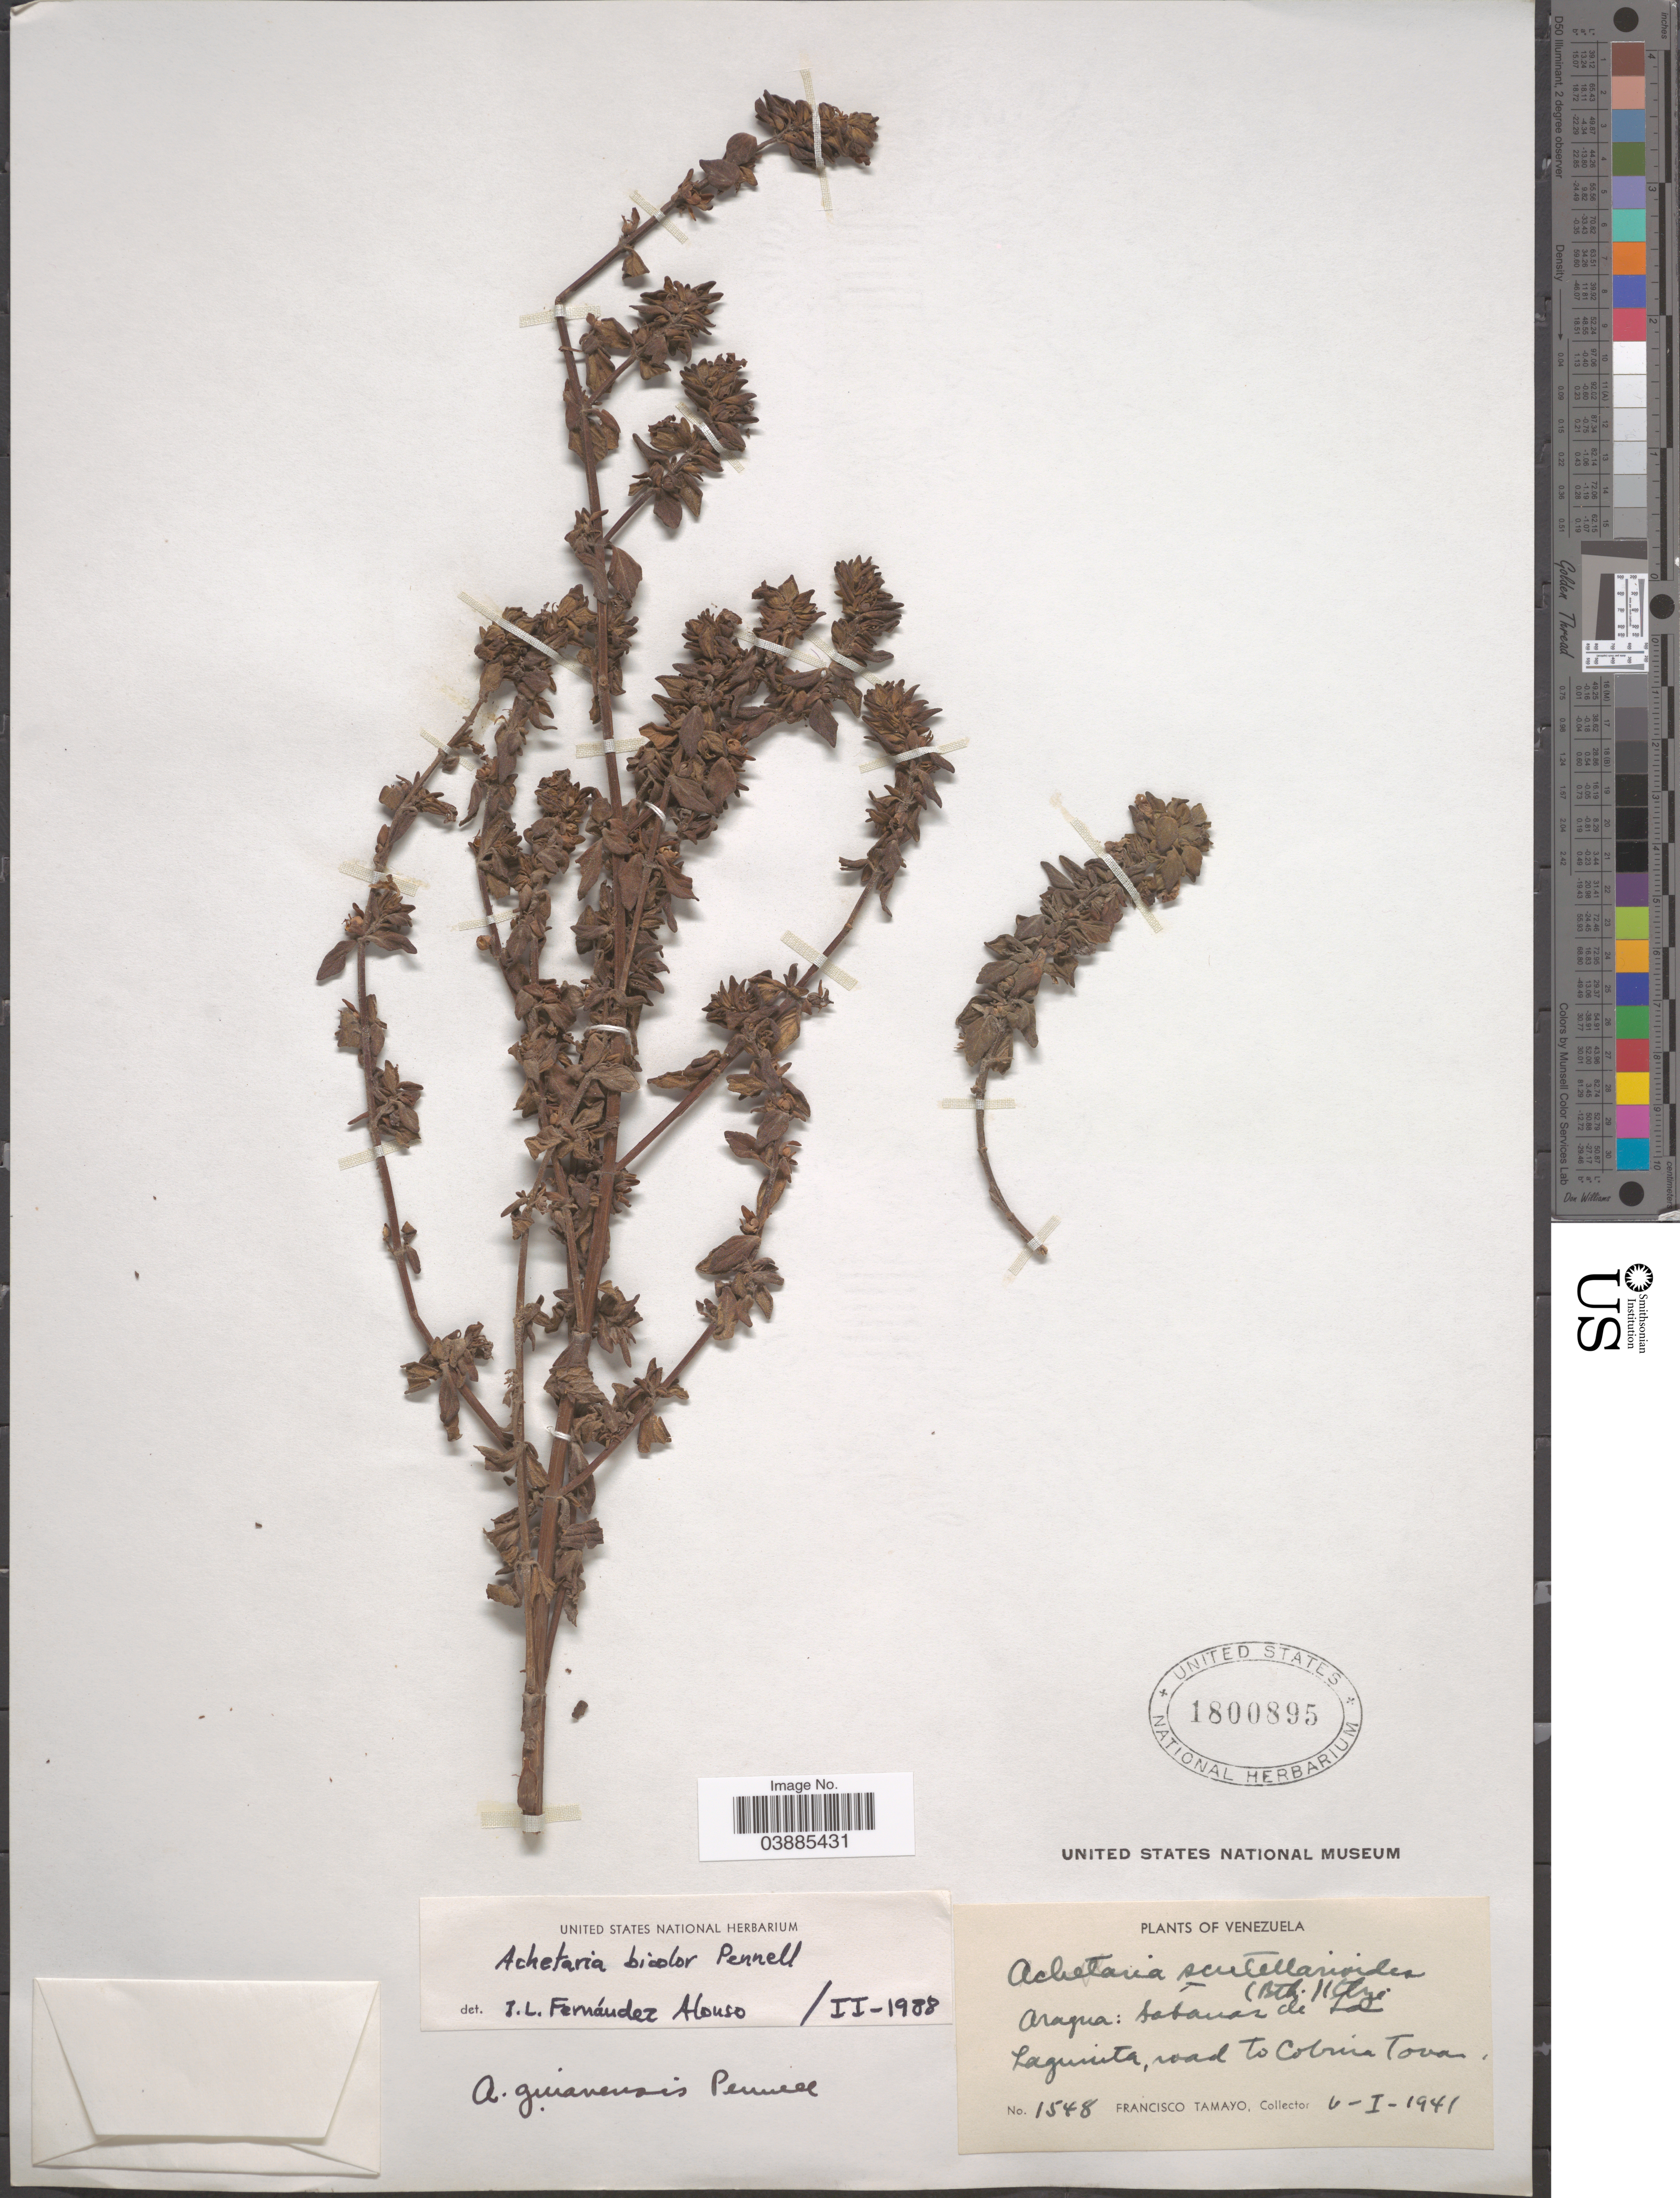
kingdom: Plantae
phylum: Tracheophyta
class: Magnoliopsida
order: Lamiales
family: Plantaginaceae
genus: Matourea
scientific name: Matourea erecta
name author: (Spreng.) Colletta & V.C. Souza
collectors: F. Tamayo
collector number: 1548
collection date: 1941-01-06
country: Venezuela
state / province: Aragua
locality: Sabanas de La Lagunita, road to Colonia Tovar.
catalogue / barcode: US 1800895